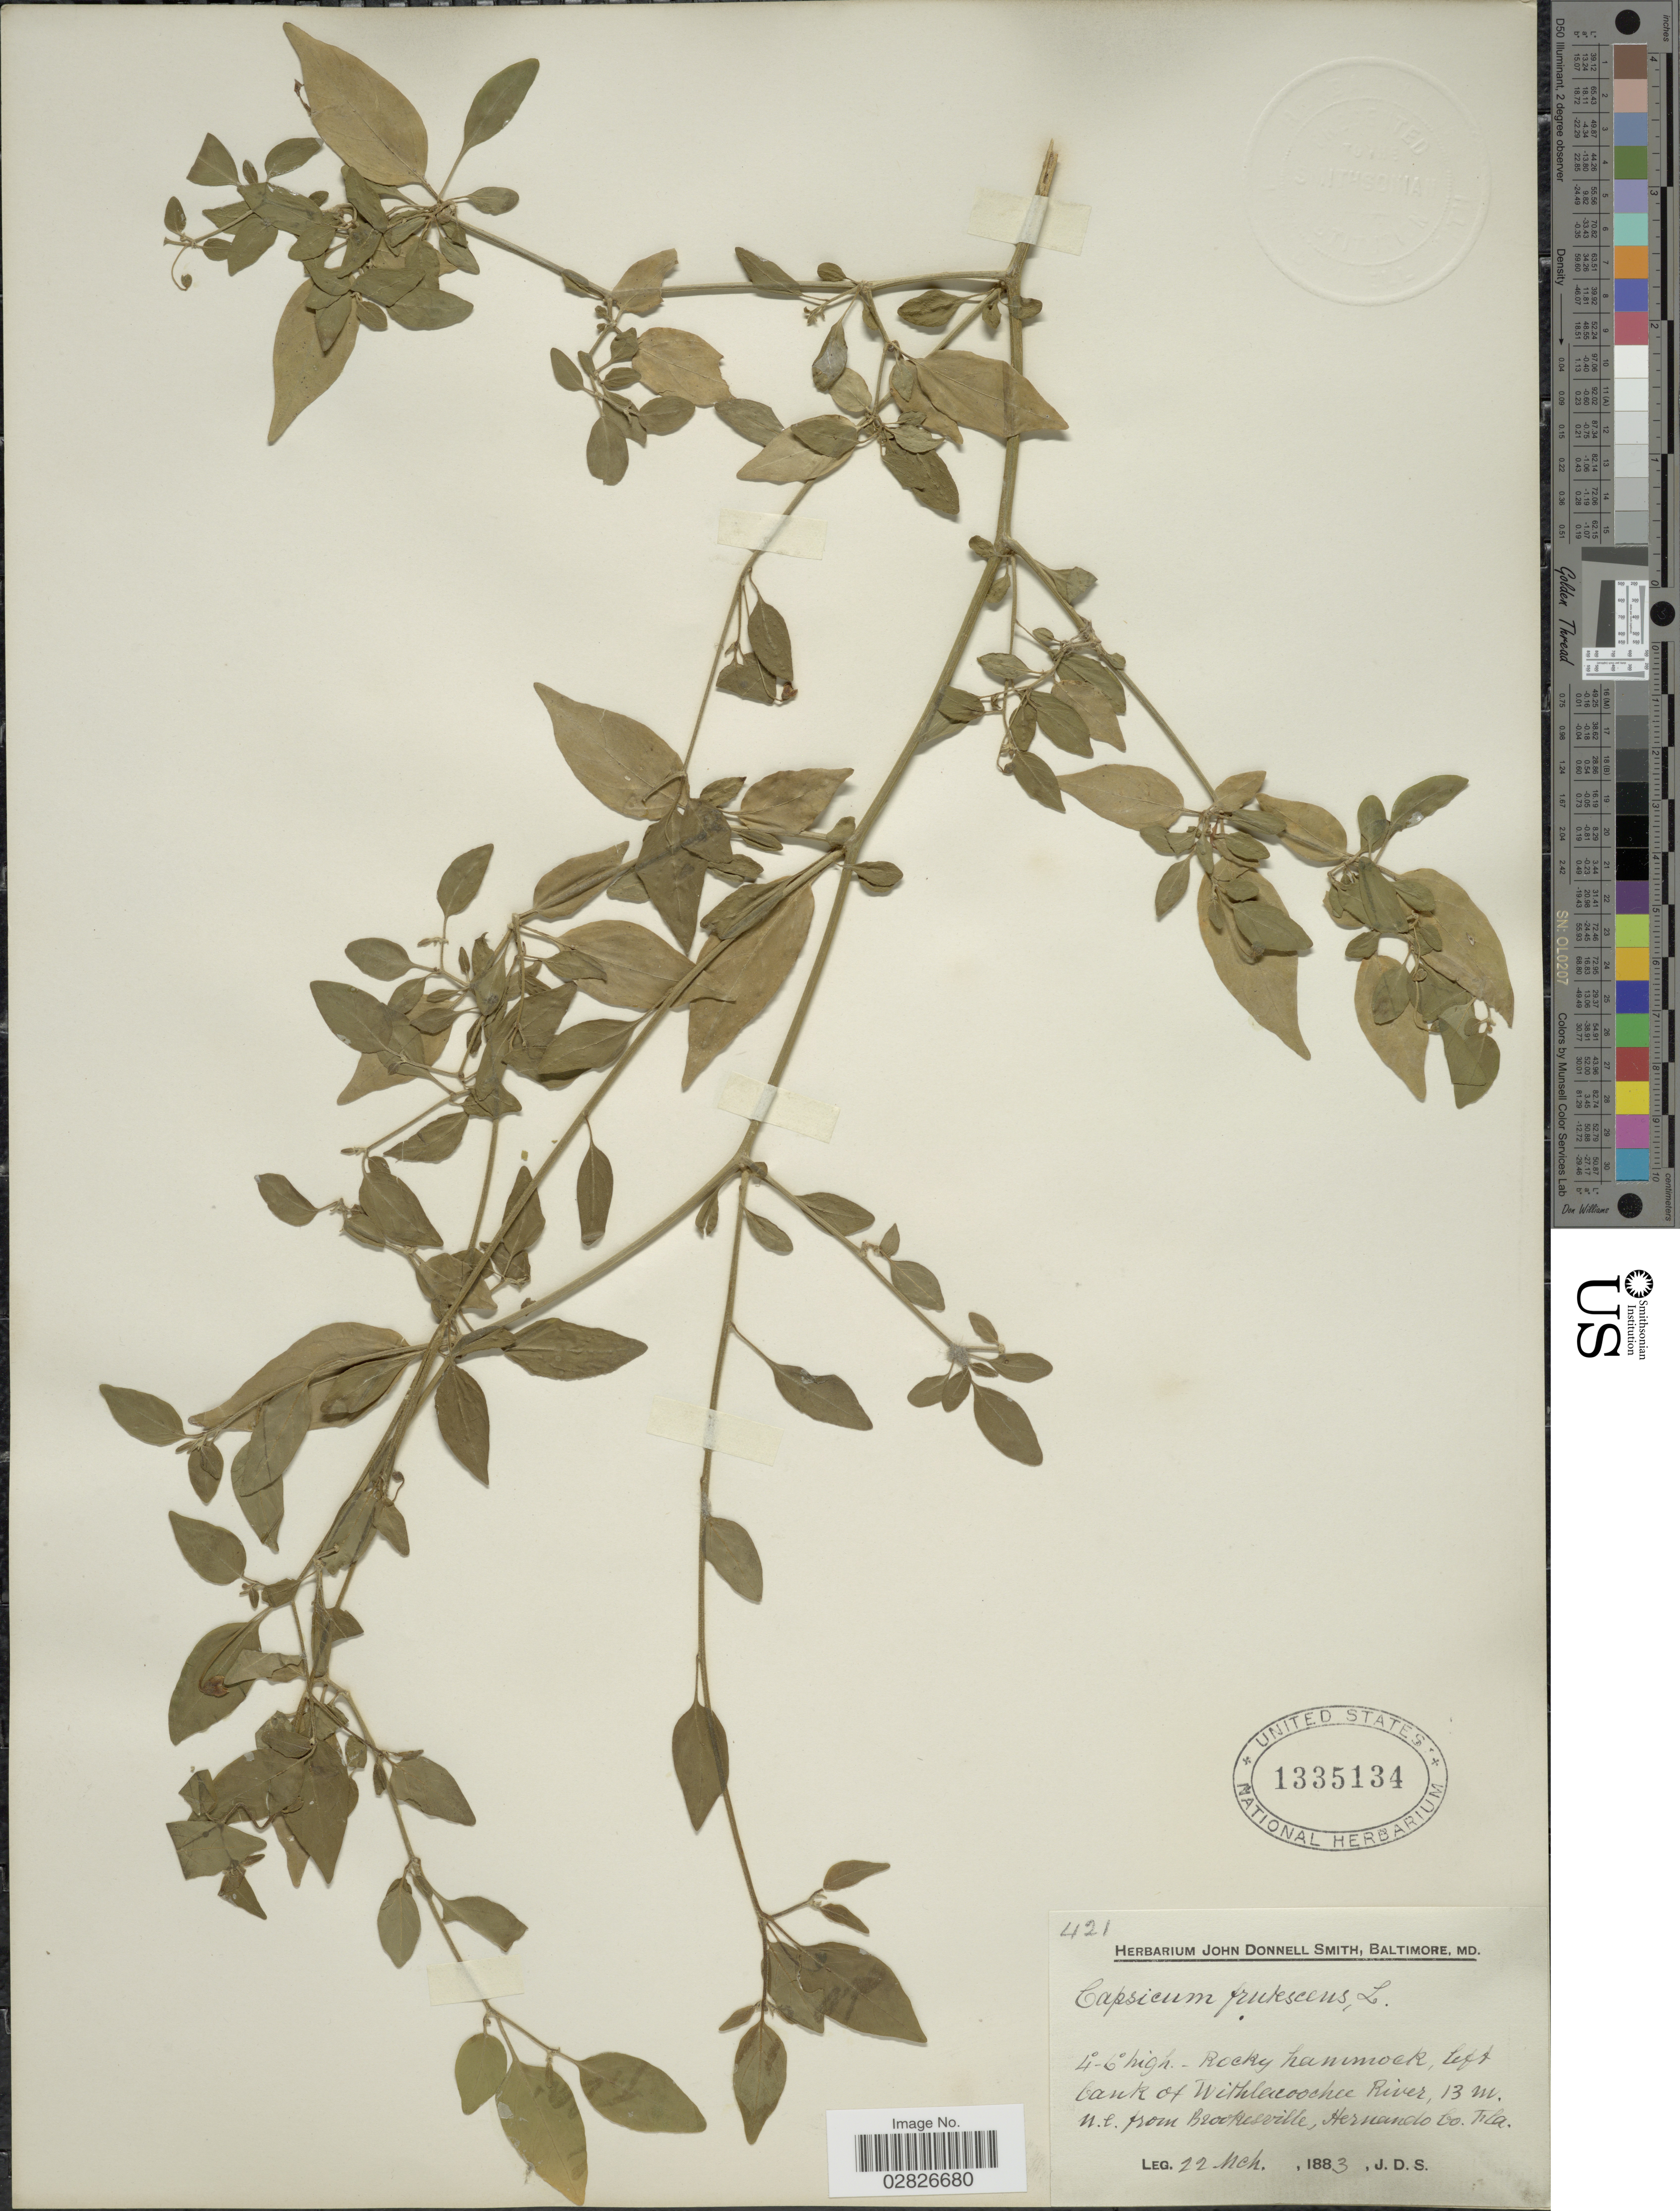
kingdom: Plantae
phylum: Tracheophyta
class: Magnoliopsida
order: Solanales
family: Solanaceae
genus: Capsicum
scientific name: Capsicum frutescens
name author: L.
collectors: J. Donnell Smith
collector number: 421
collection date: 1883-03-22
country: United States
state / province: Florida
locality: Rocky hammock, left bank of Withlacoochee River, 13m. n.e. from Brookesville, Hernando Co.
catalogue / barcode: US 1335134